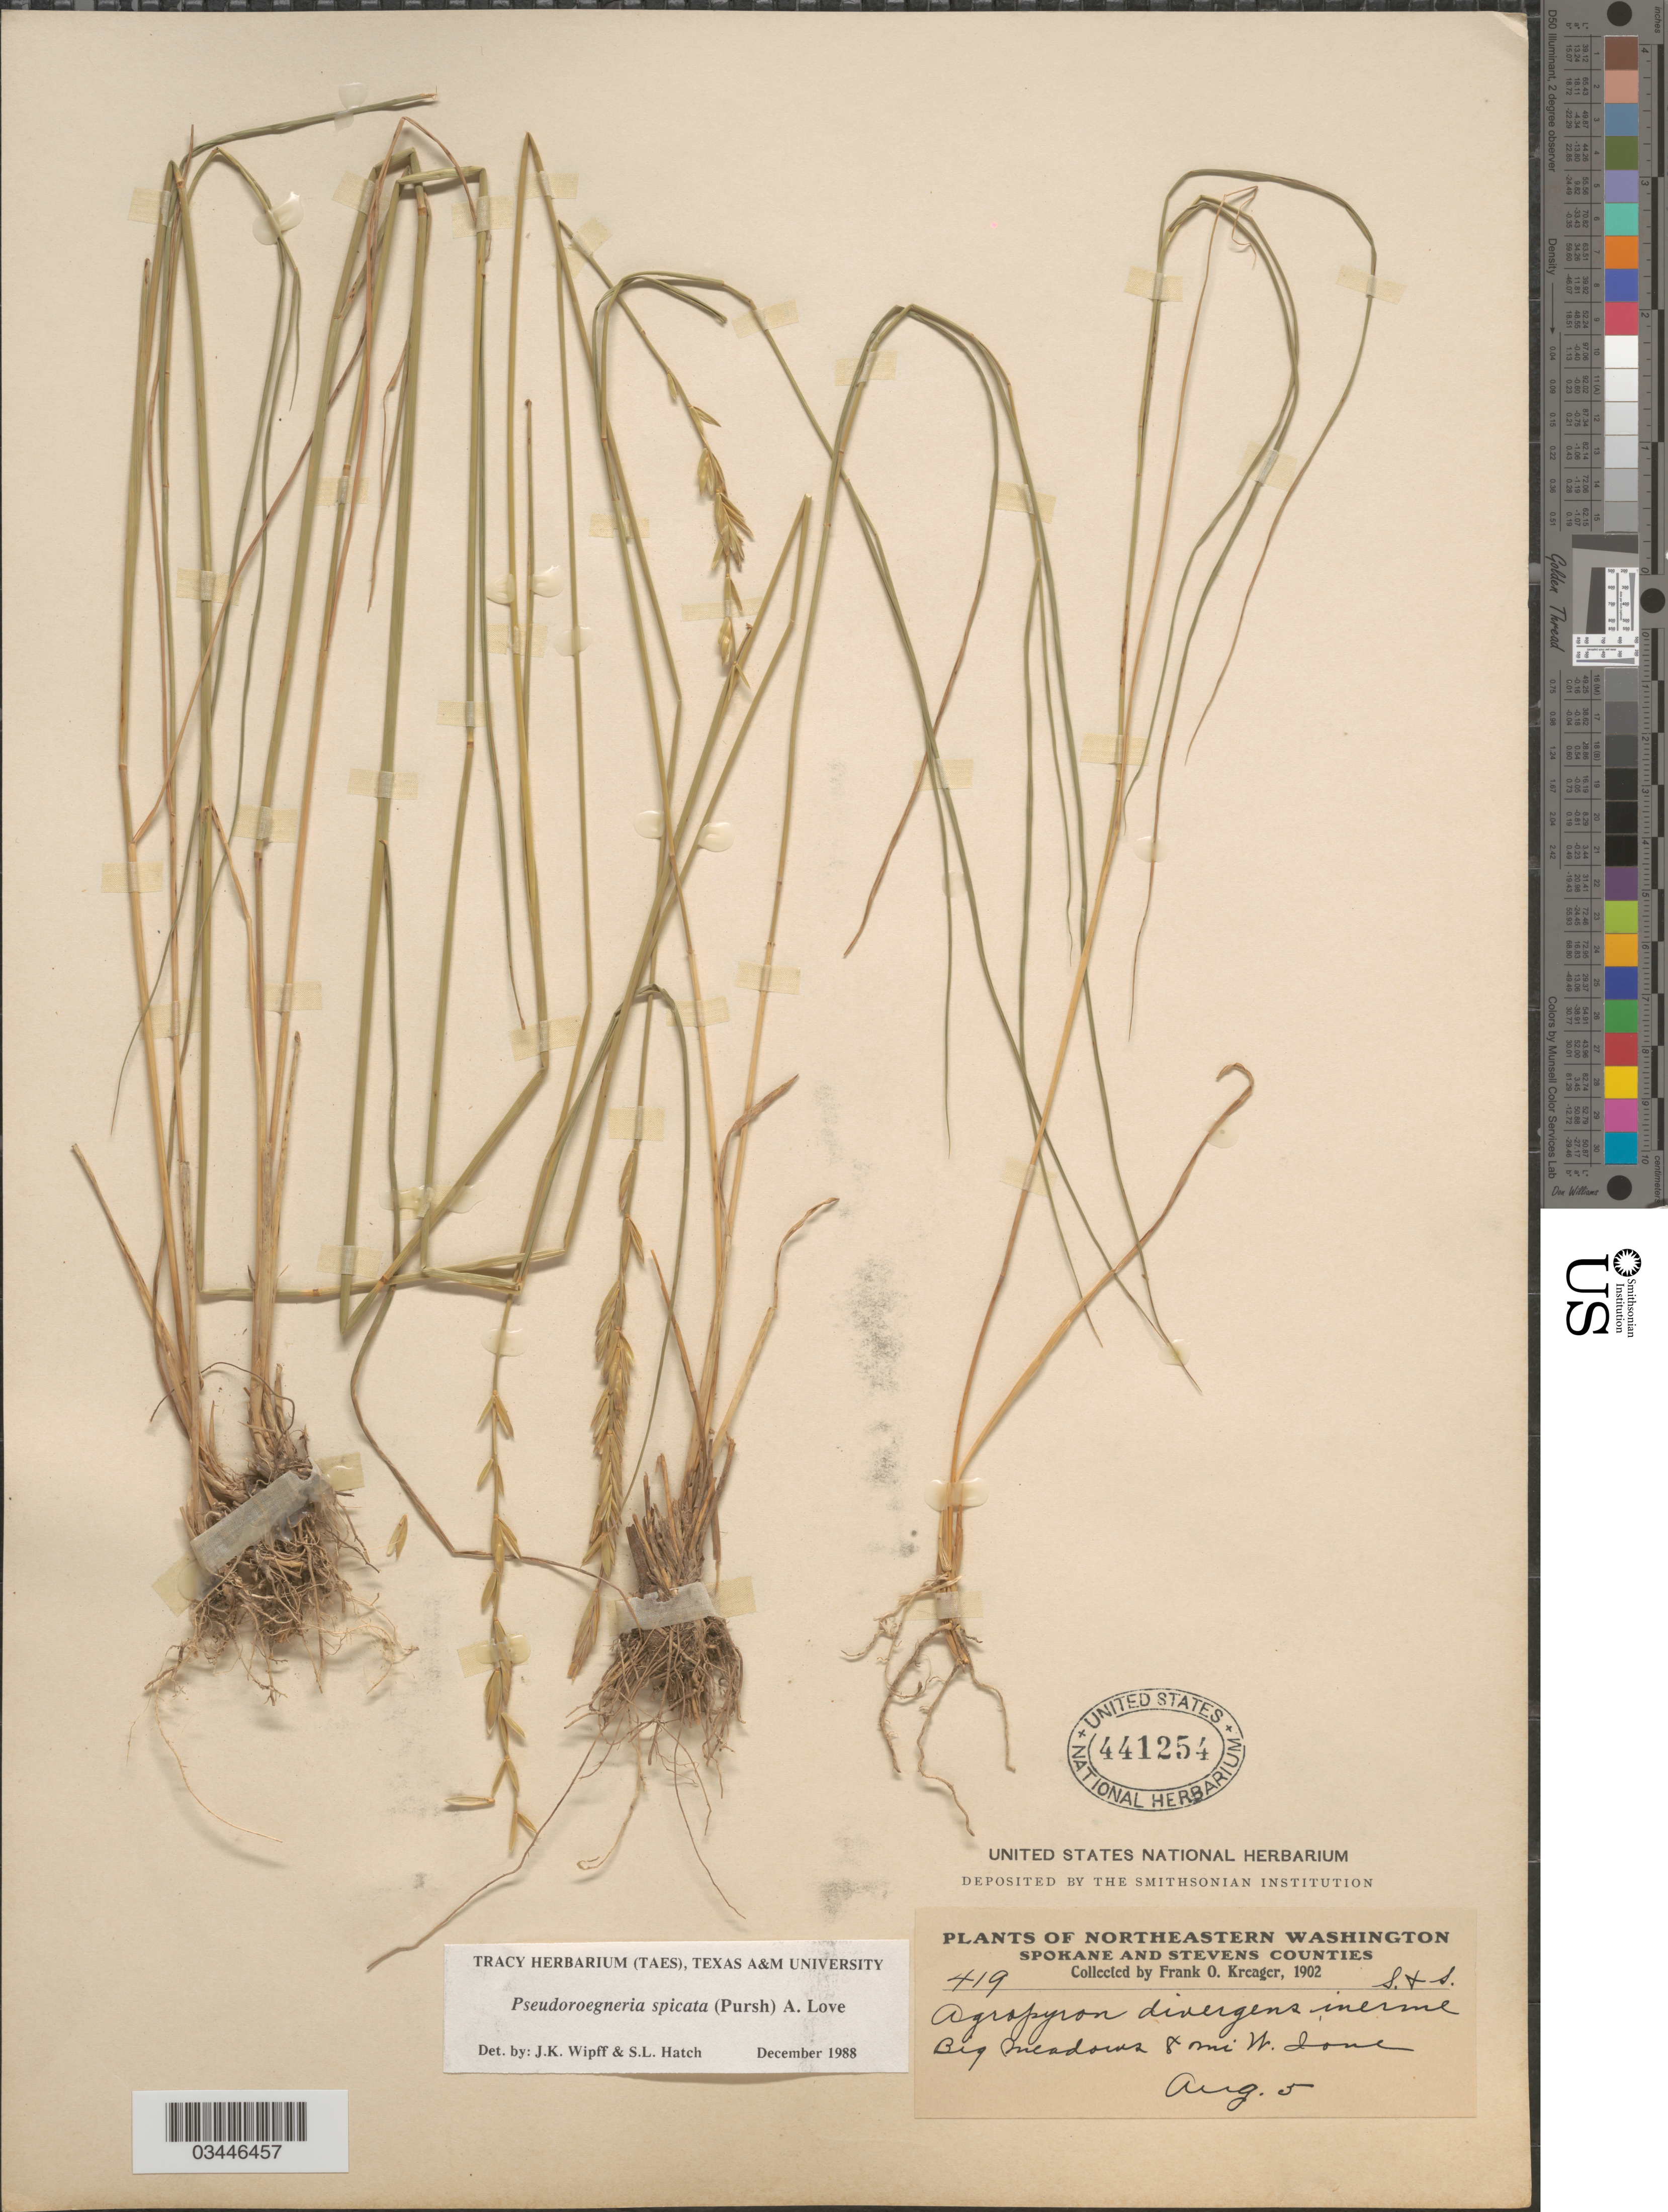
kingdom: Plantae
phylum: Tracheophyta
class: Liliopsida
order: Poales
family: Poaceae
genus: Pseudoroegneria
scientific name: Pseudoroegneria spicata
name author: (Pursh) Á. Löve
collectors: F. Kreager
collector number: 419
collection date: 1902-08-05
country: United States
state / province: Washington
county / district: Spokane / Stevens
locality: Northeastern Washington. Spokane and Stevens Counties. Big meadows 8 mi W. Ione.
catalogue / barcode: US 441254